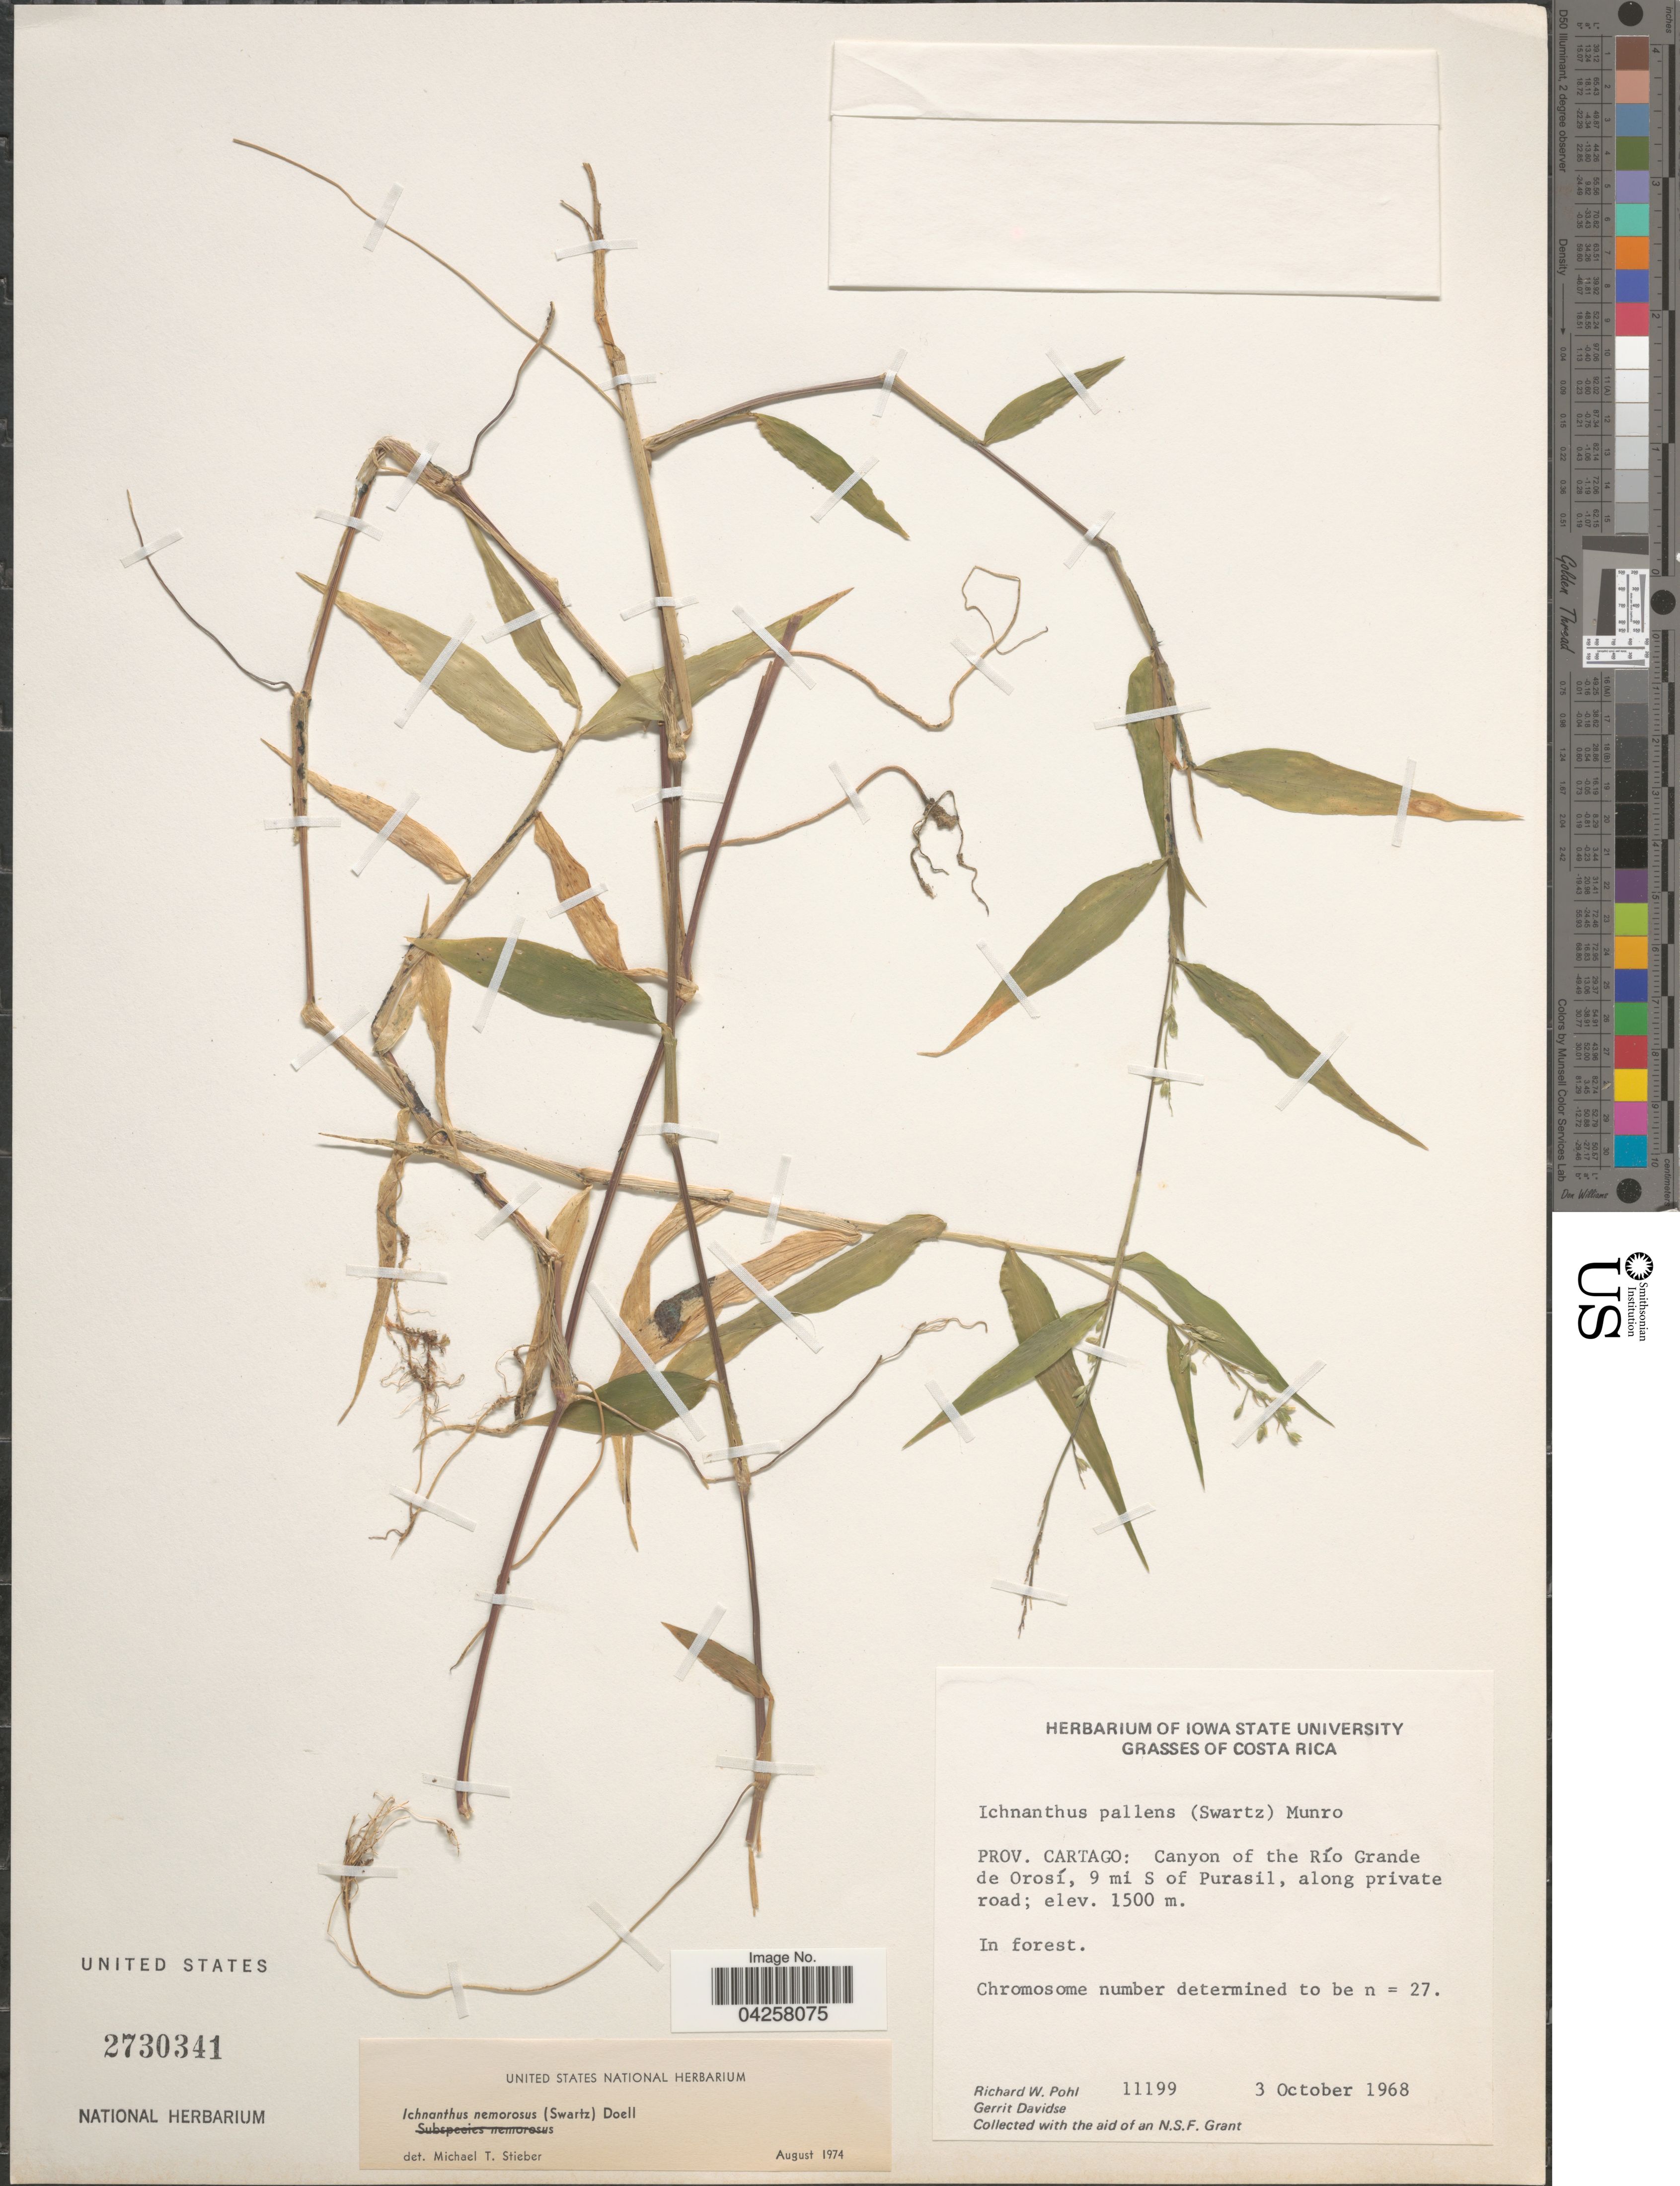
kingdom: Plantae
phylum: Tracheophyta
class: Liliopsida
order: Poales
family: Poaceae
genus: Ichnanthus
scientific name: Ichnanthus nemorosus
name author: (Sw.) Döll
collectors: R. W. Pohl & G. Davidse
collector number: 11199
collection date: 1968-10-03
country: Costa Rica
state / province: Cartago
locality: Canyon of the Río Grande de Orosí, 9 mi S of Purasil, along private road.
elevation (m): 1500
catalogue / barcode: US 2730341